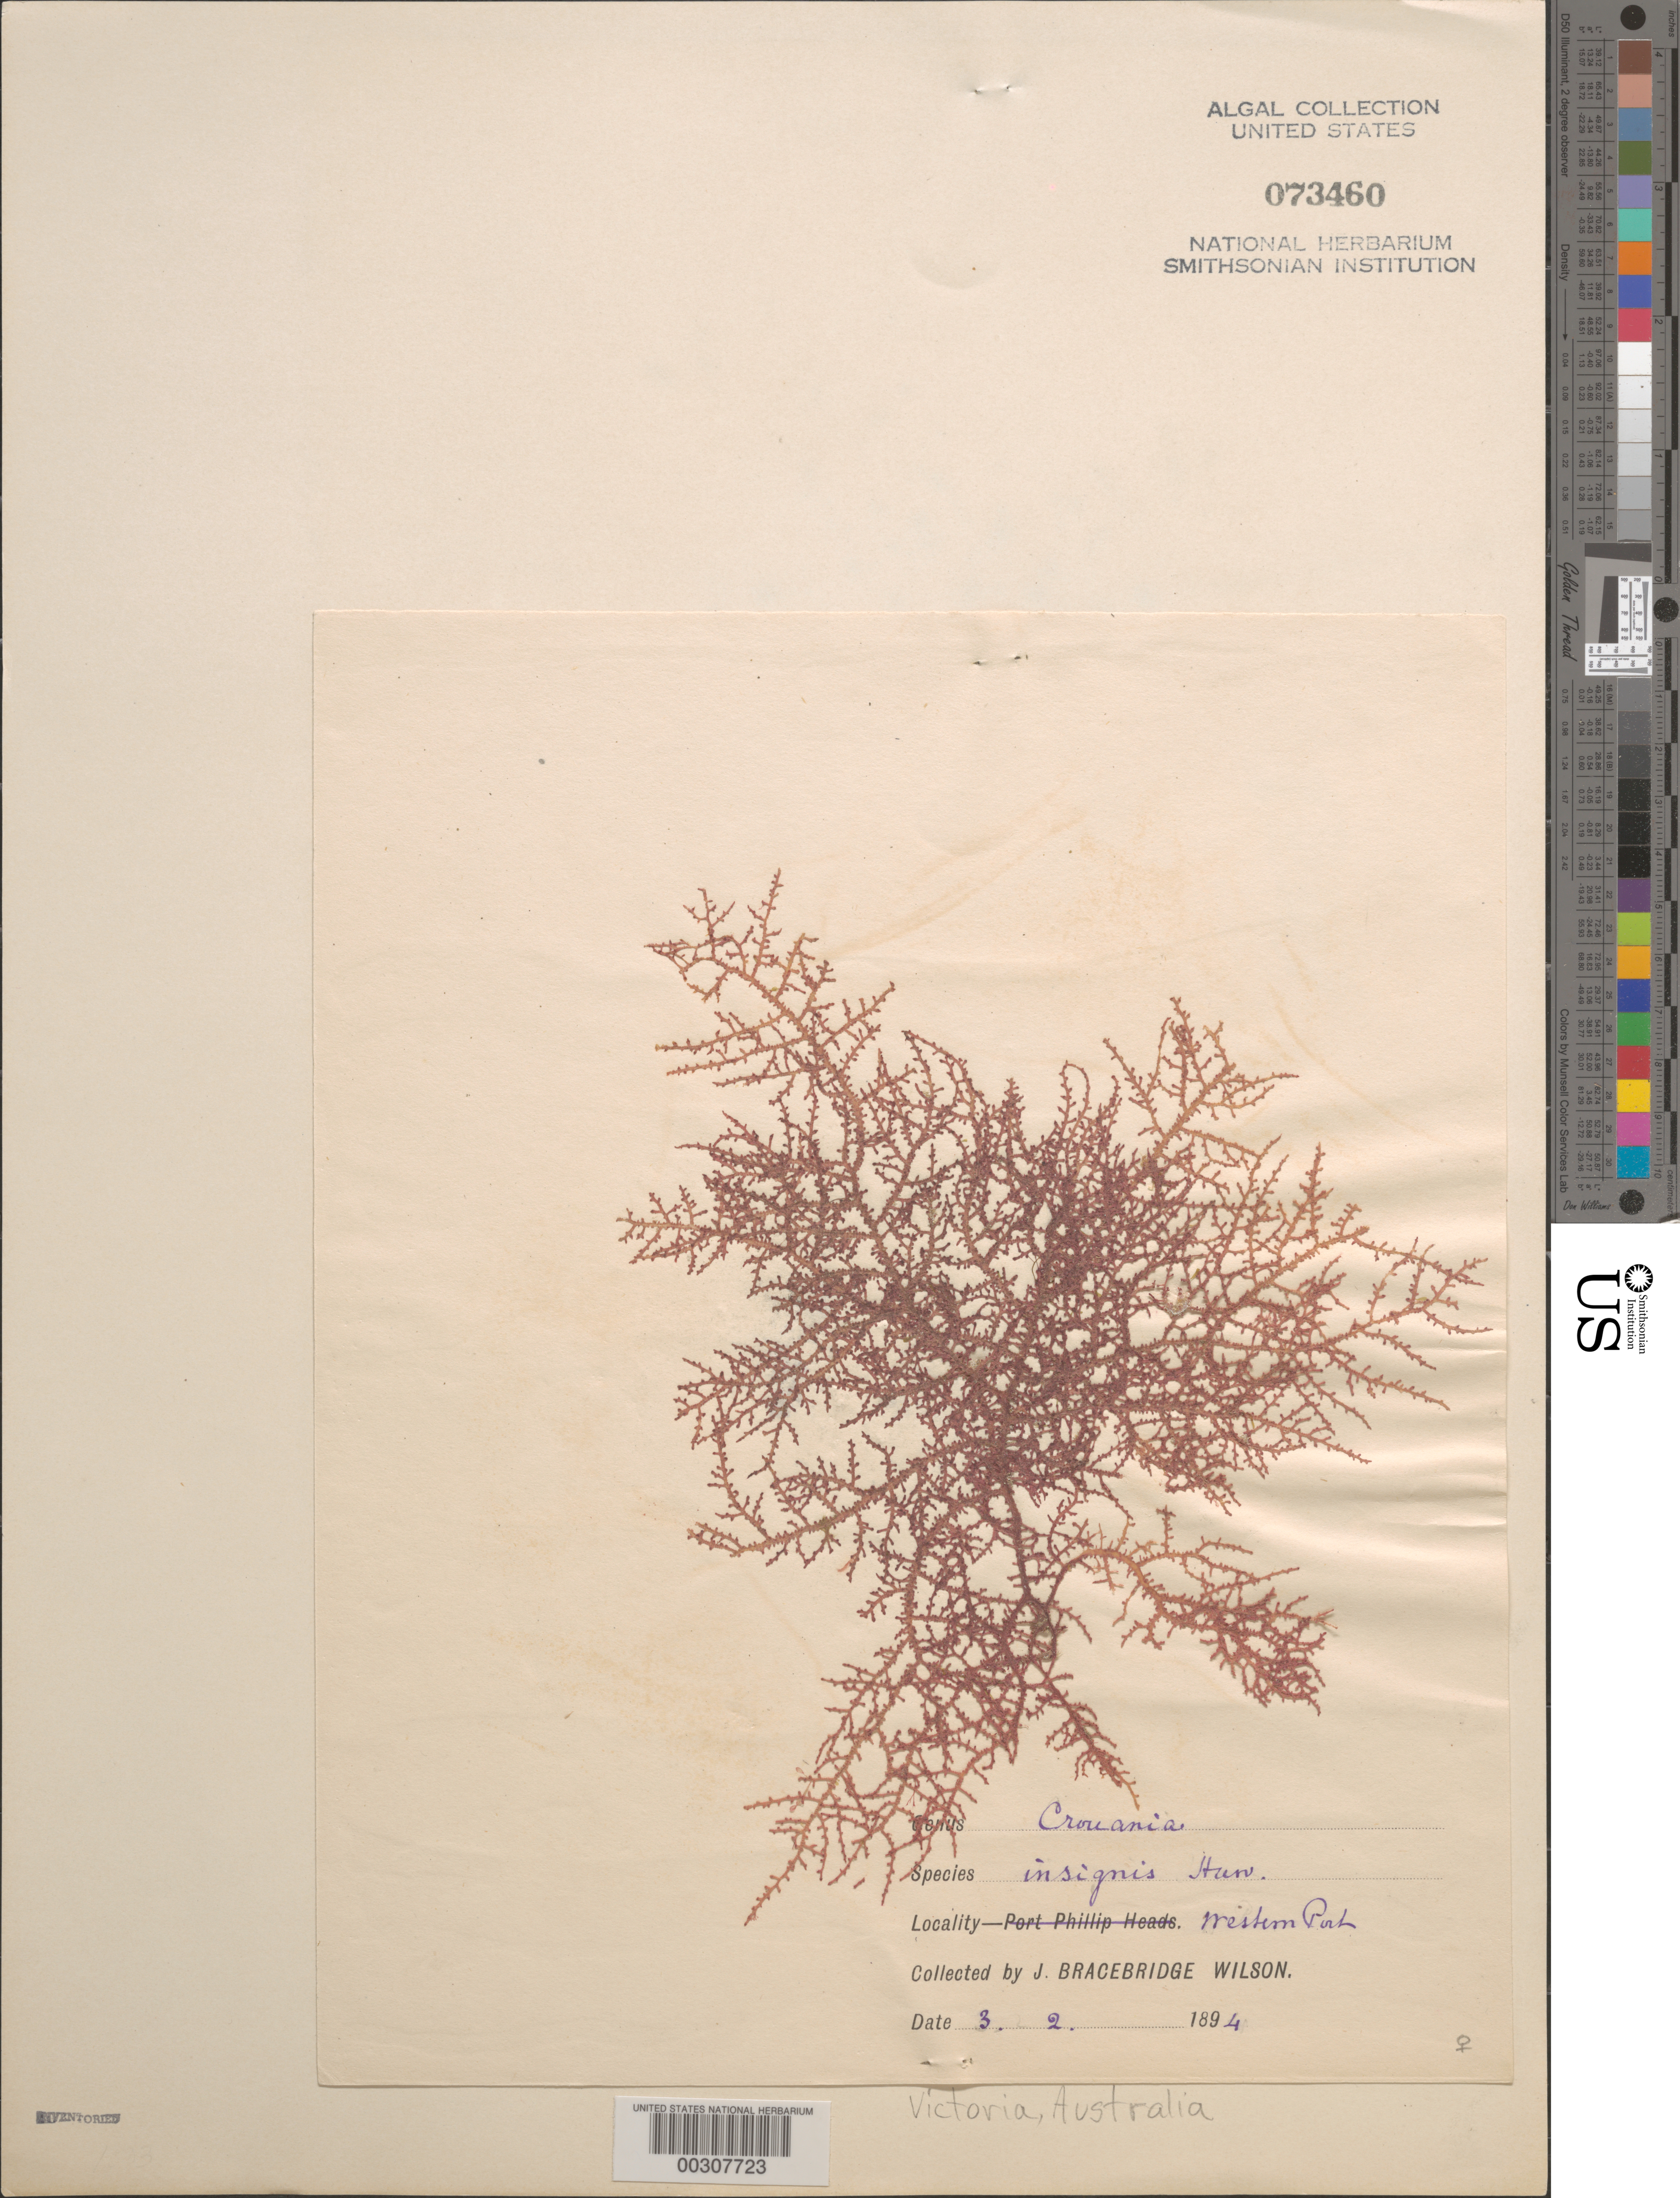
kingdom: Plantae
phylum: Rhodophyta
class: Florideophyceae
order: Ceramiales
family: Callithamniaceae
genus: Ptilocladia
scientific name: Ptilocladia pulchra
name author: G. Sond.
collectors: J. B. Wilson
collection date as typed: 03 Feb 1894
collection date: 1894-02-03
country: Australia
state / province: Victoria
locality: Western Port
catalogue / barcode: US 73460